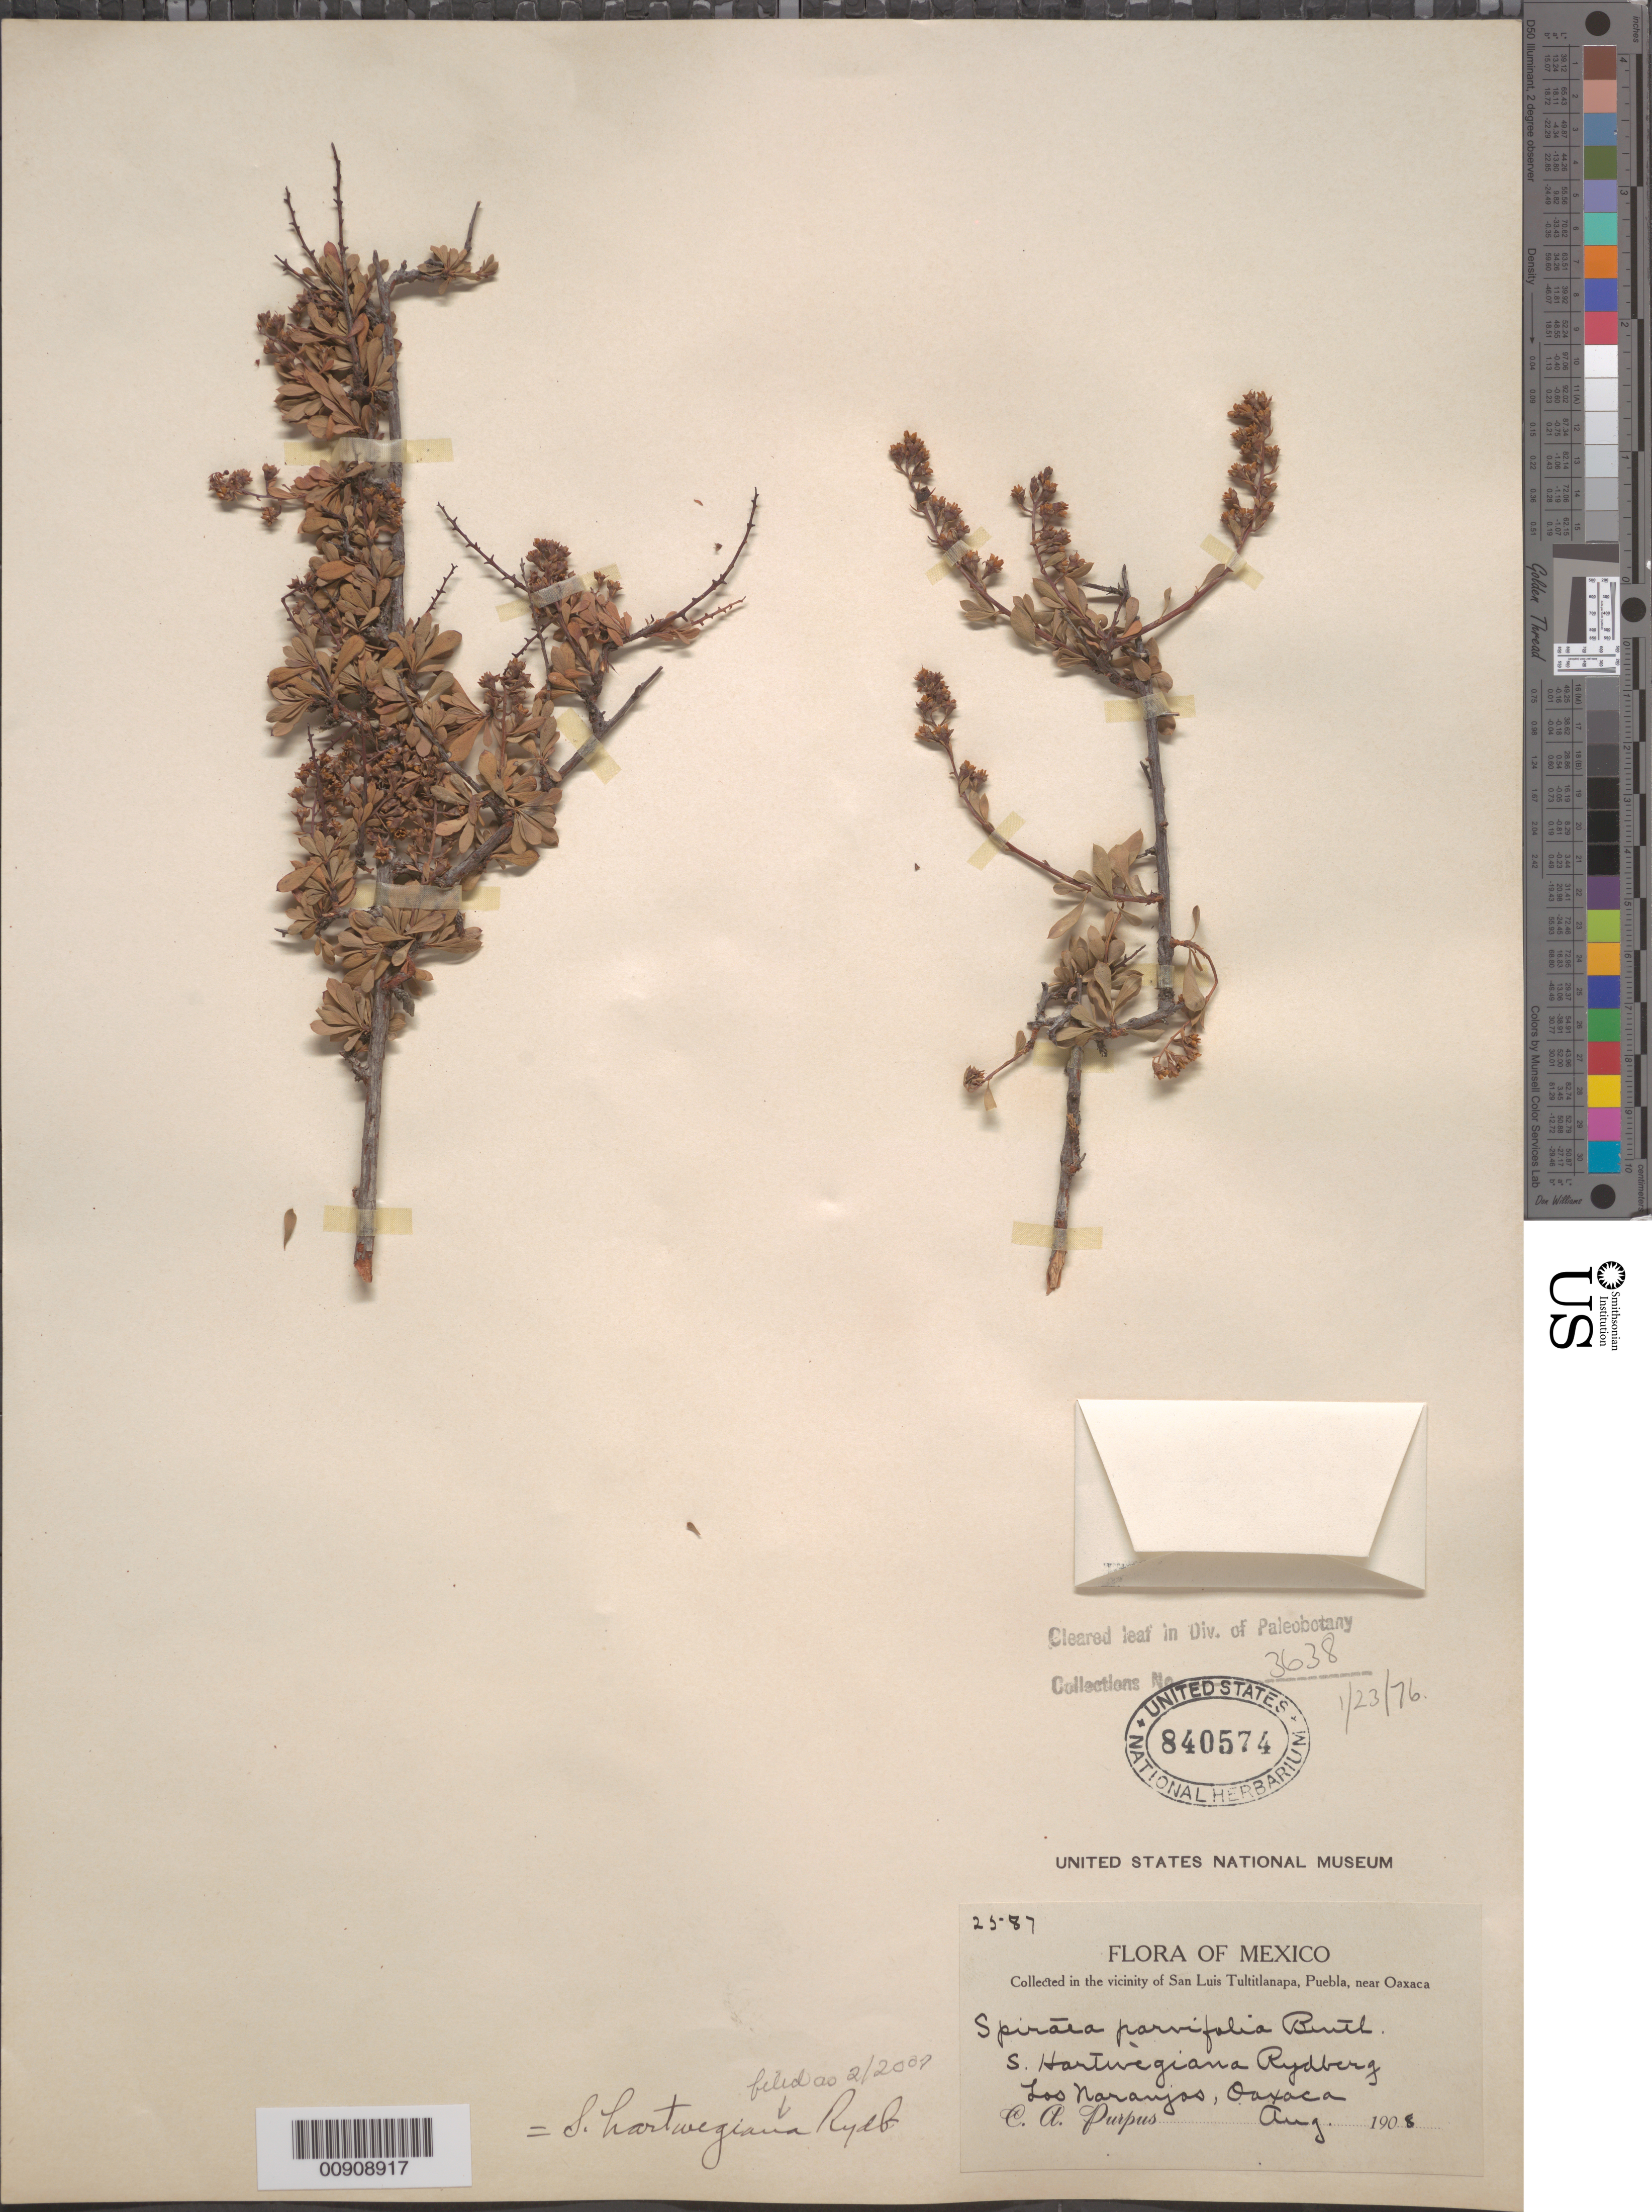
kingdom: Plantae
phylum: Tracheophyta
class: Magnoliopsida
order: Rosales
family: Rosaceae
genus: Xerospiraea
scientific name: Xerospiraea hartwegiana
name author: (Rydb.) Henr.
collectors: C. A. Purpus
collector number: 2587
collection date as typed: Aug 1908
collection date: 1908-08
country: Mexico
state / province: Oaxaca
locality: Los Naranjos, Oaxaca.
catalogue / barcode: US 840574